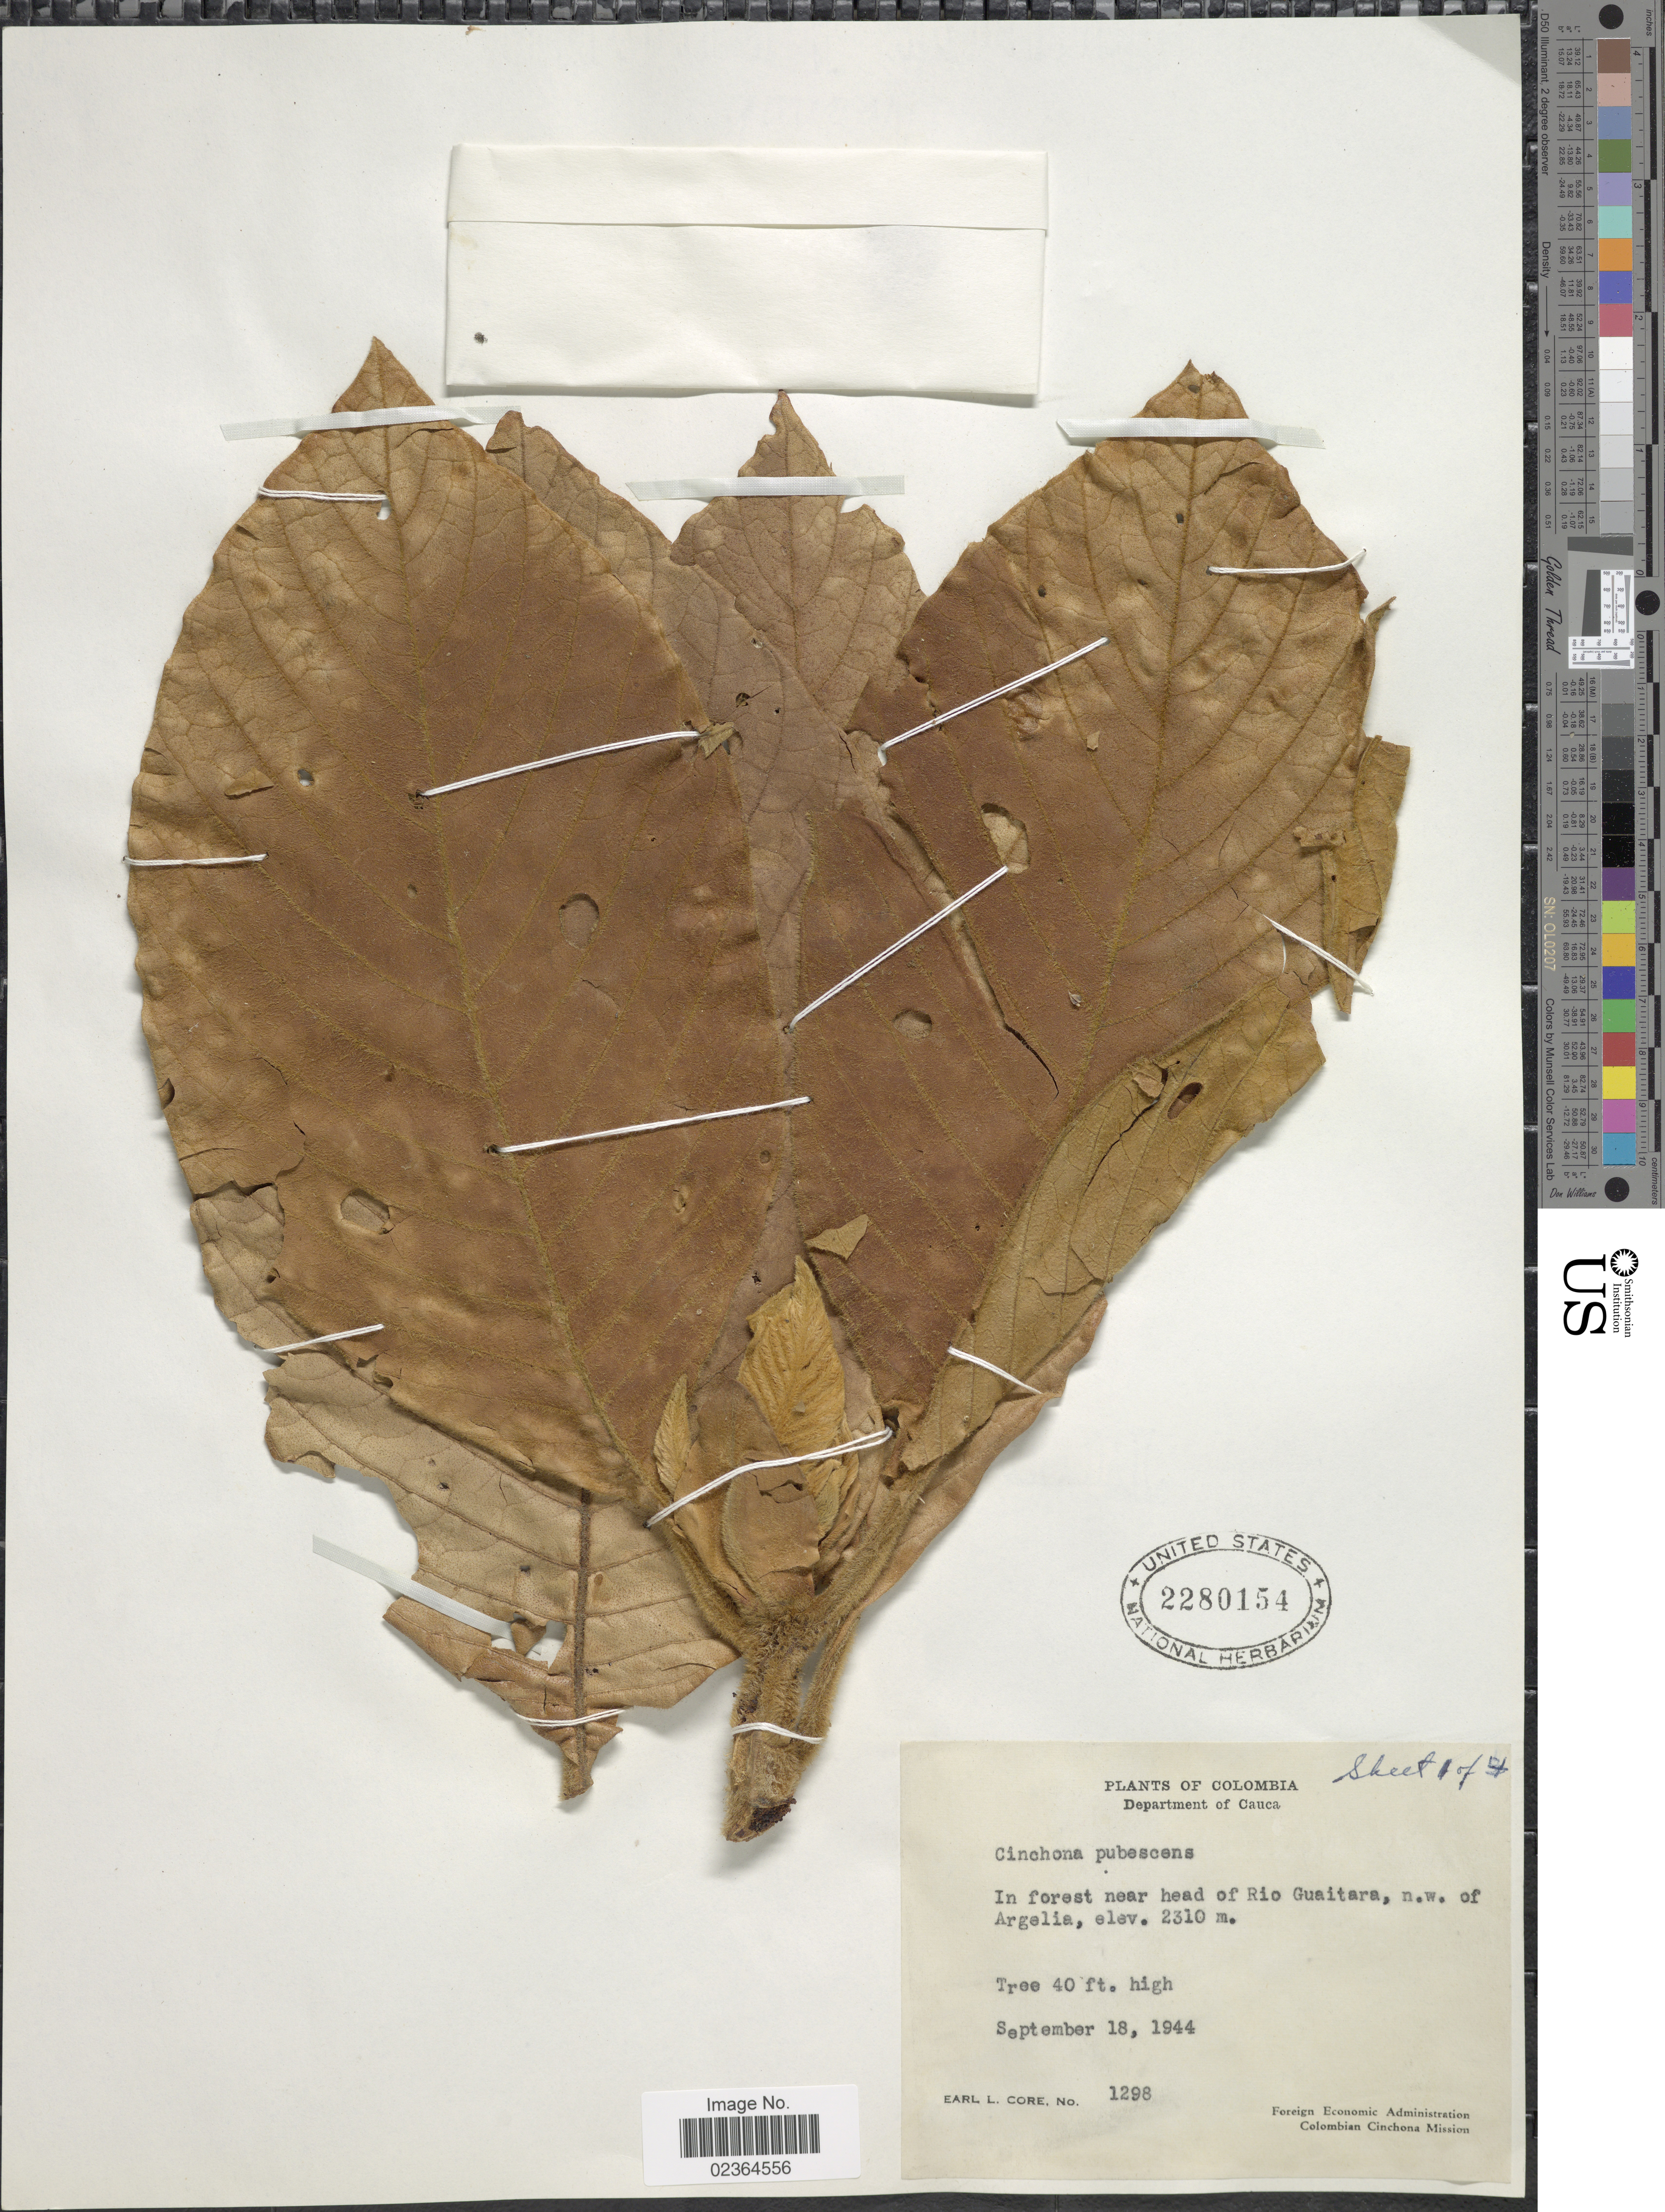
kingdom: Plantae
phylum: Tracheophyta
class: Magnoliopsida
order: Gentianales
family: Rubiaceae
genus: Cinchona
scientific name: Cinchona pubescens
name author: Vahl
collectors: E. L. Core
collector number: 1298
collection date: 1944-09-18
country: Colombia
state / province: Cauca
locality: Near head of Rio Guaitara, n.w. of Argelia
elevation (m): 2310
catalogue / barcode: US 2280154